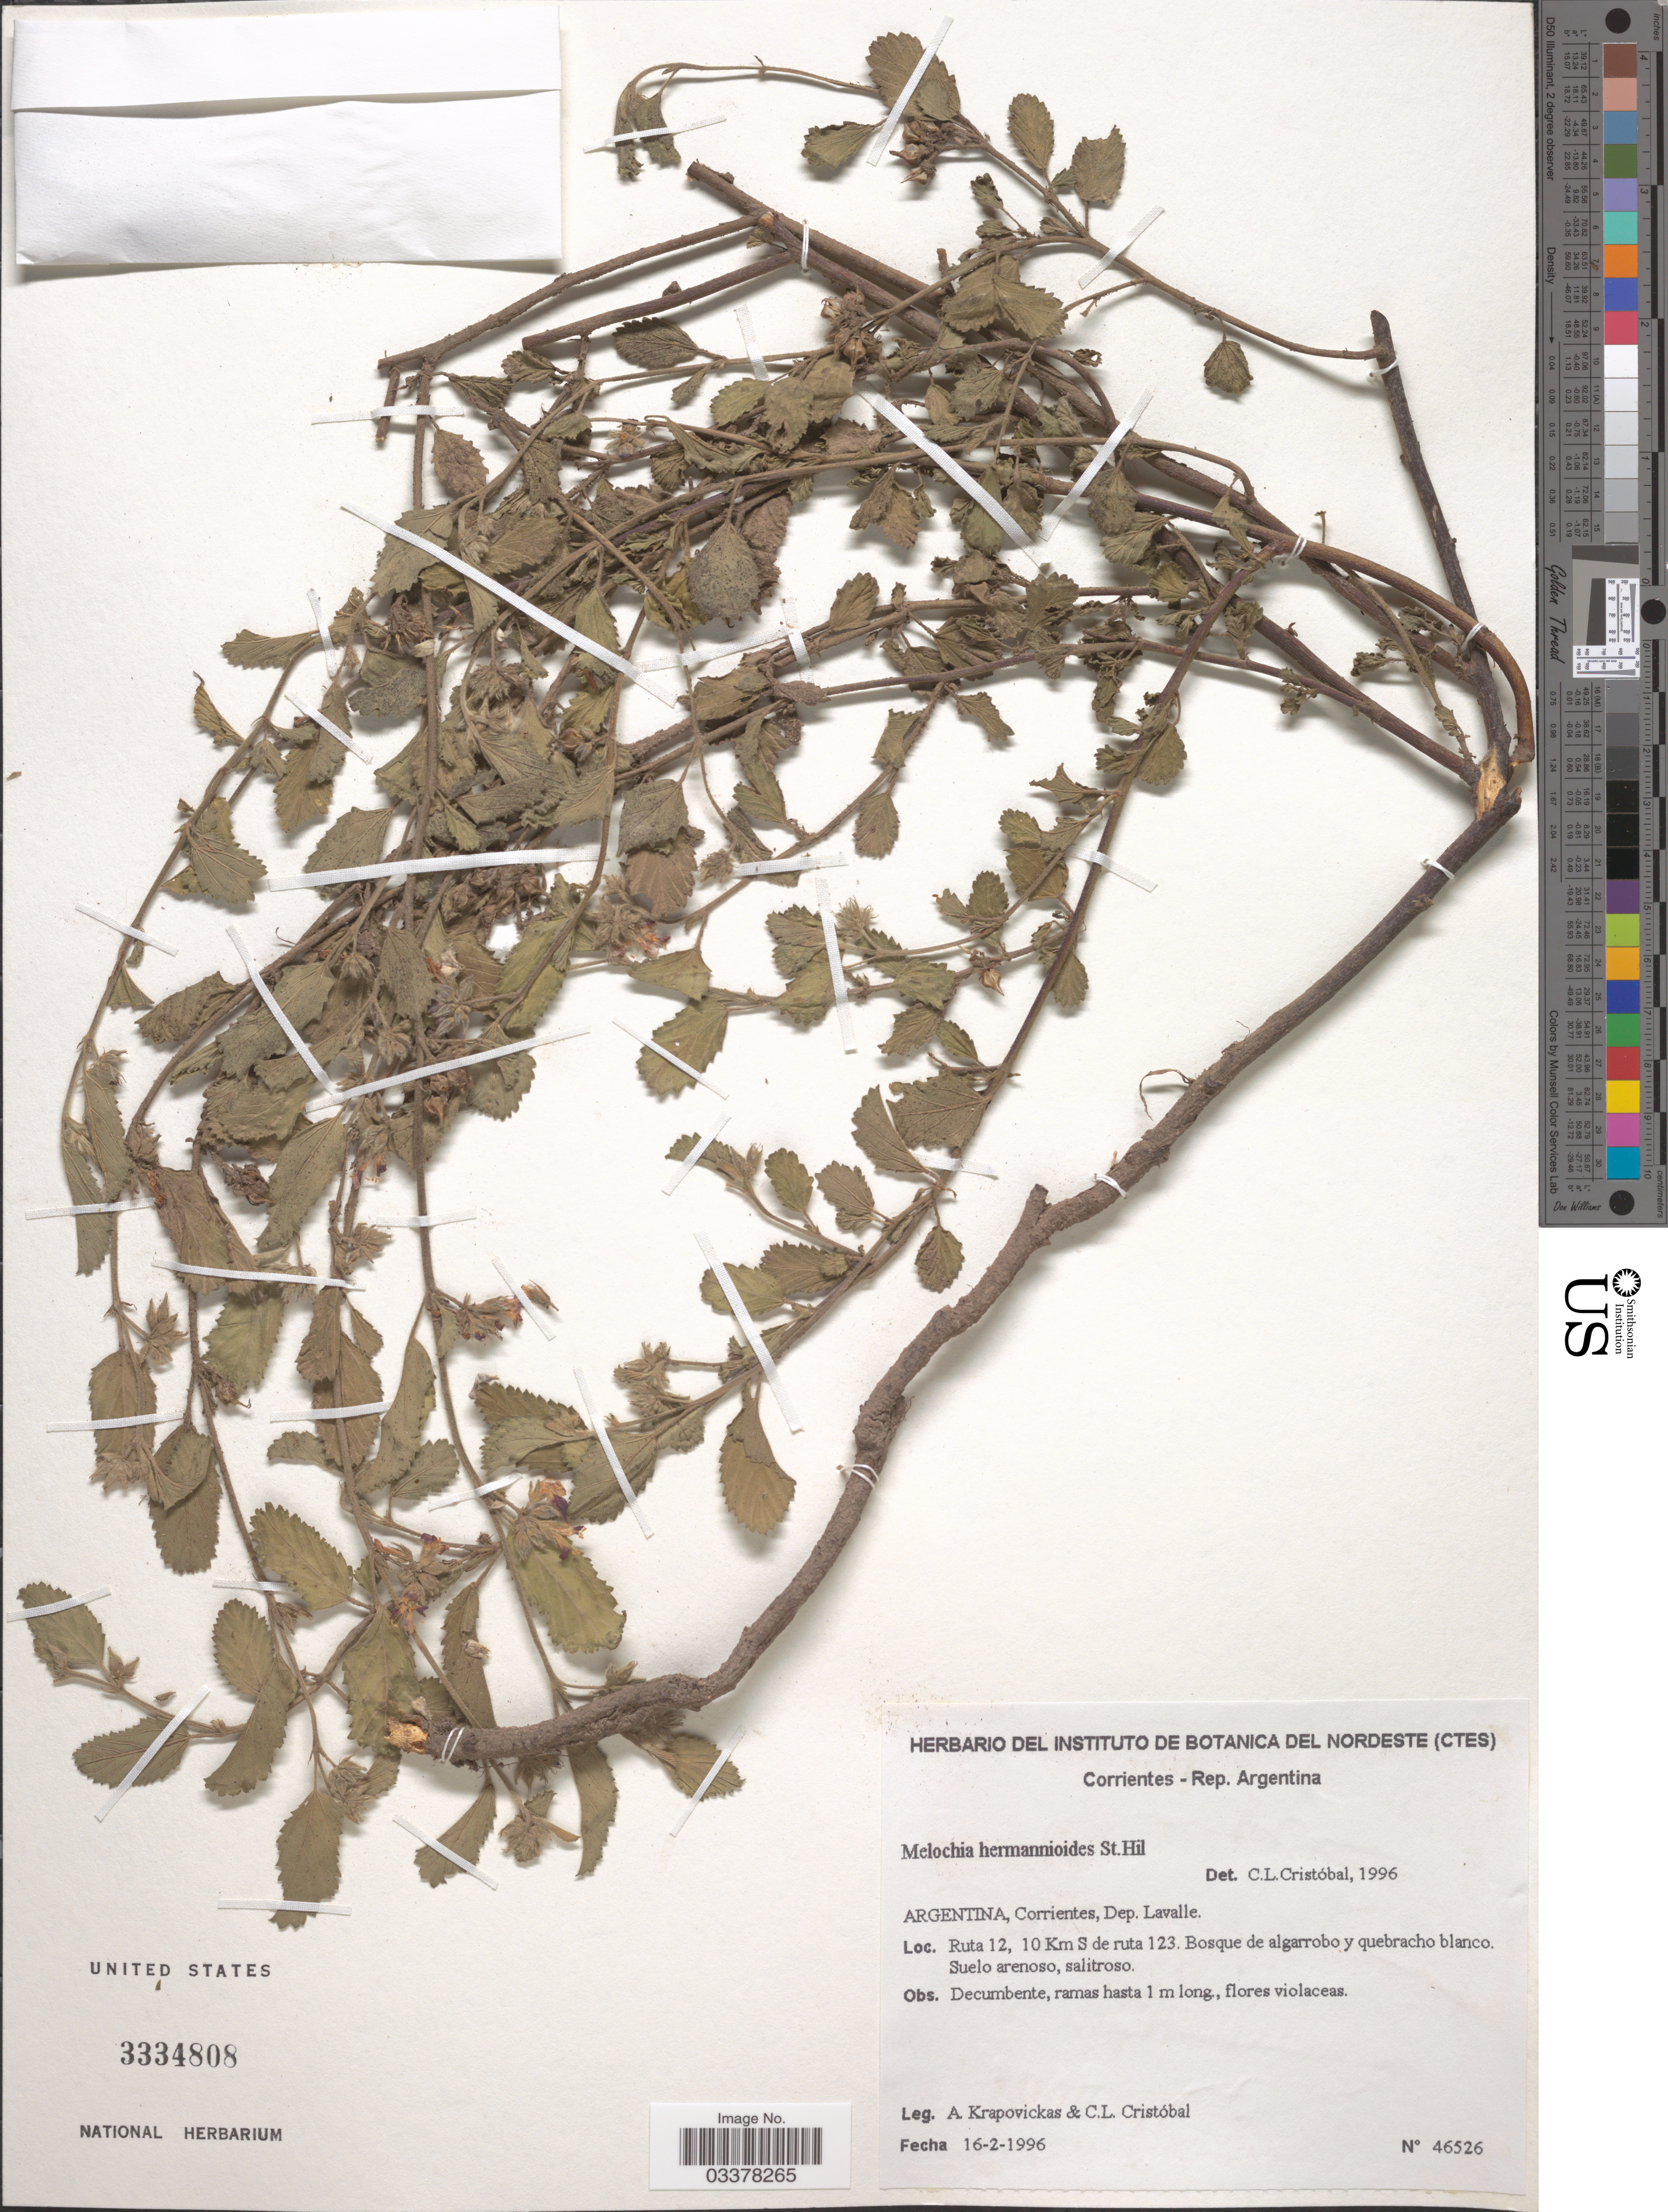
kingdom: Plantae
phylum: Tracheophyta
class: Magnoliopsida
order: Malvales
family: Malvaceae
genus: Melochia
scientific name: Melochia hermannioides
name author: A. St.-Hil.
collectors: A. Krapovickas & C. L. Cristóbal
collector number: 46526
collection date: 1996-02-16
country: Argentina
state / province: Corrientes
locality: Rep. Argentina. Dep. Lavalle. Ruta 12, 10 Km S de ruta 123.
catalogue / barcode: US 3334808